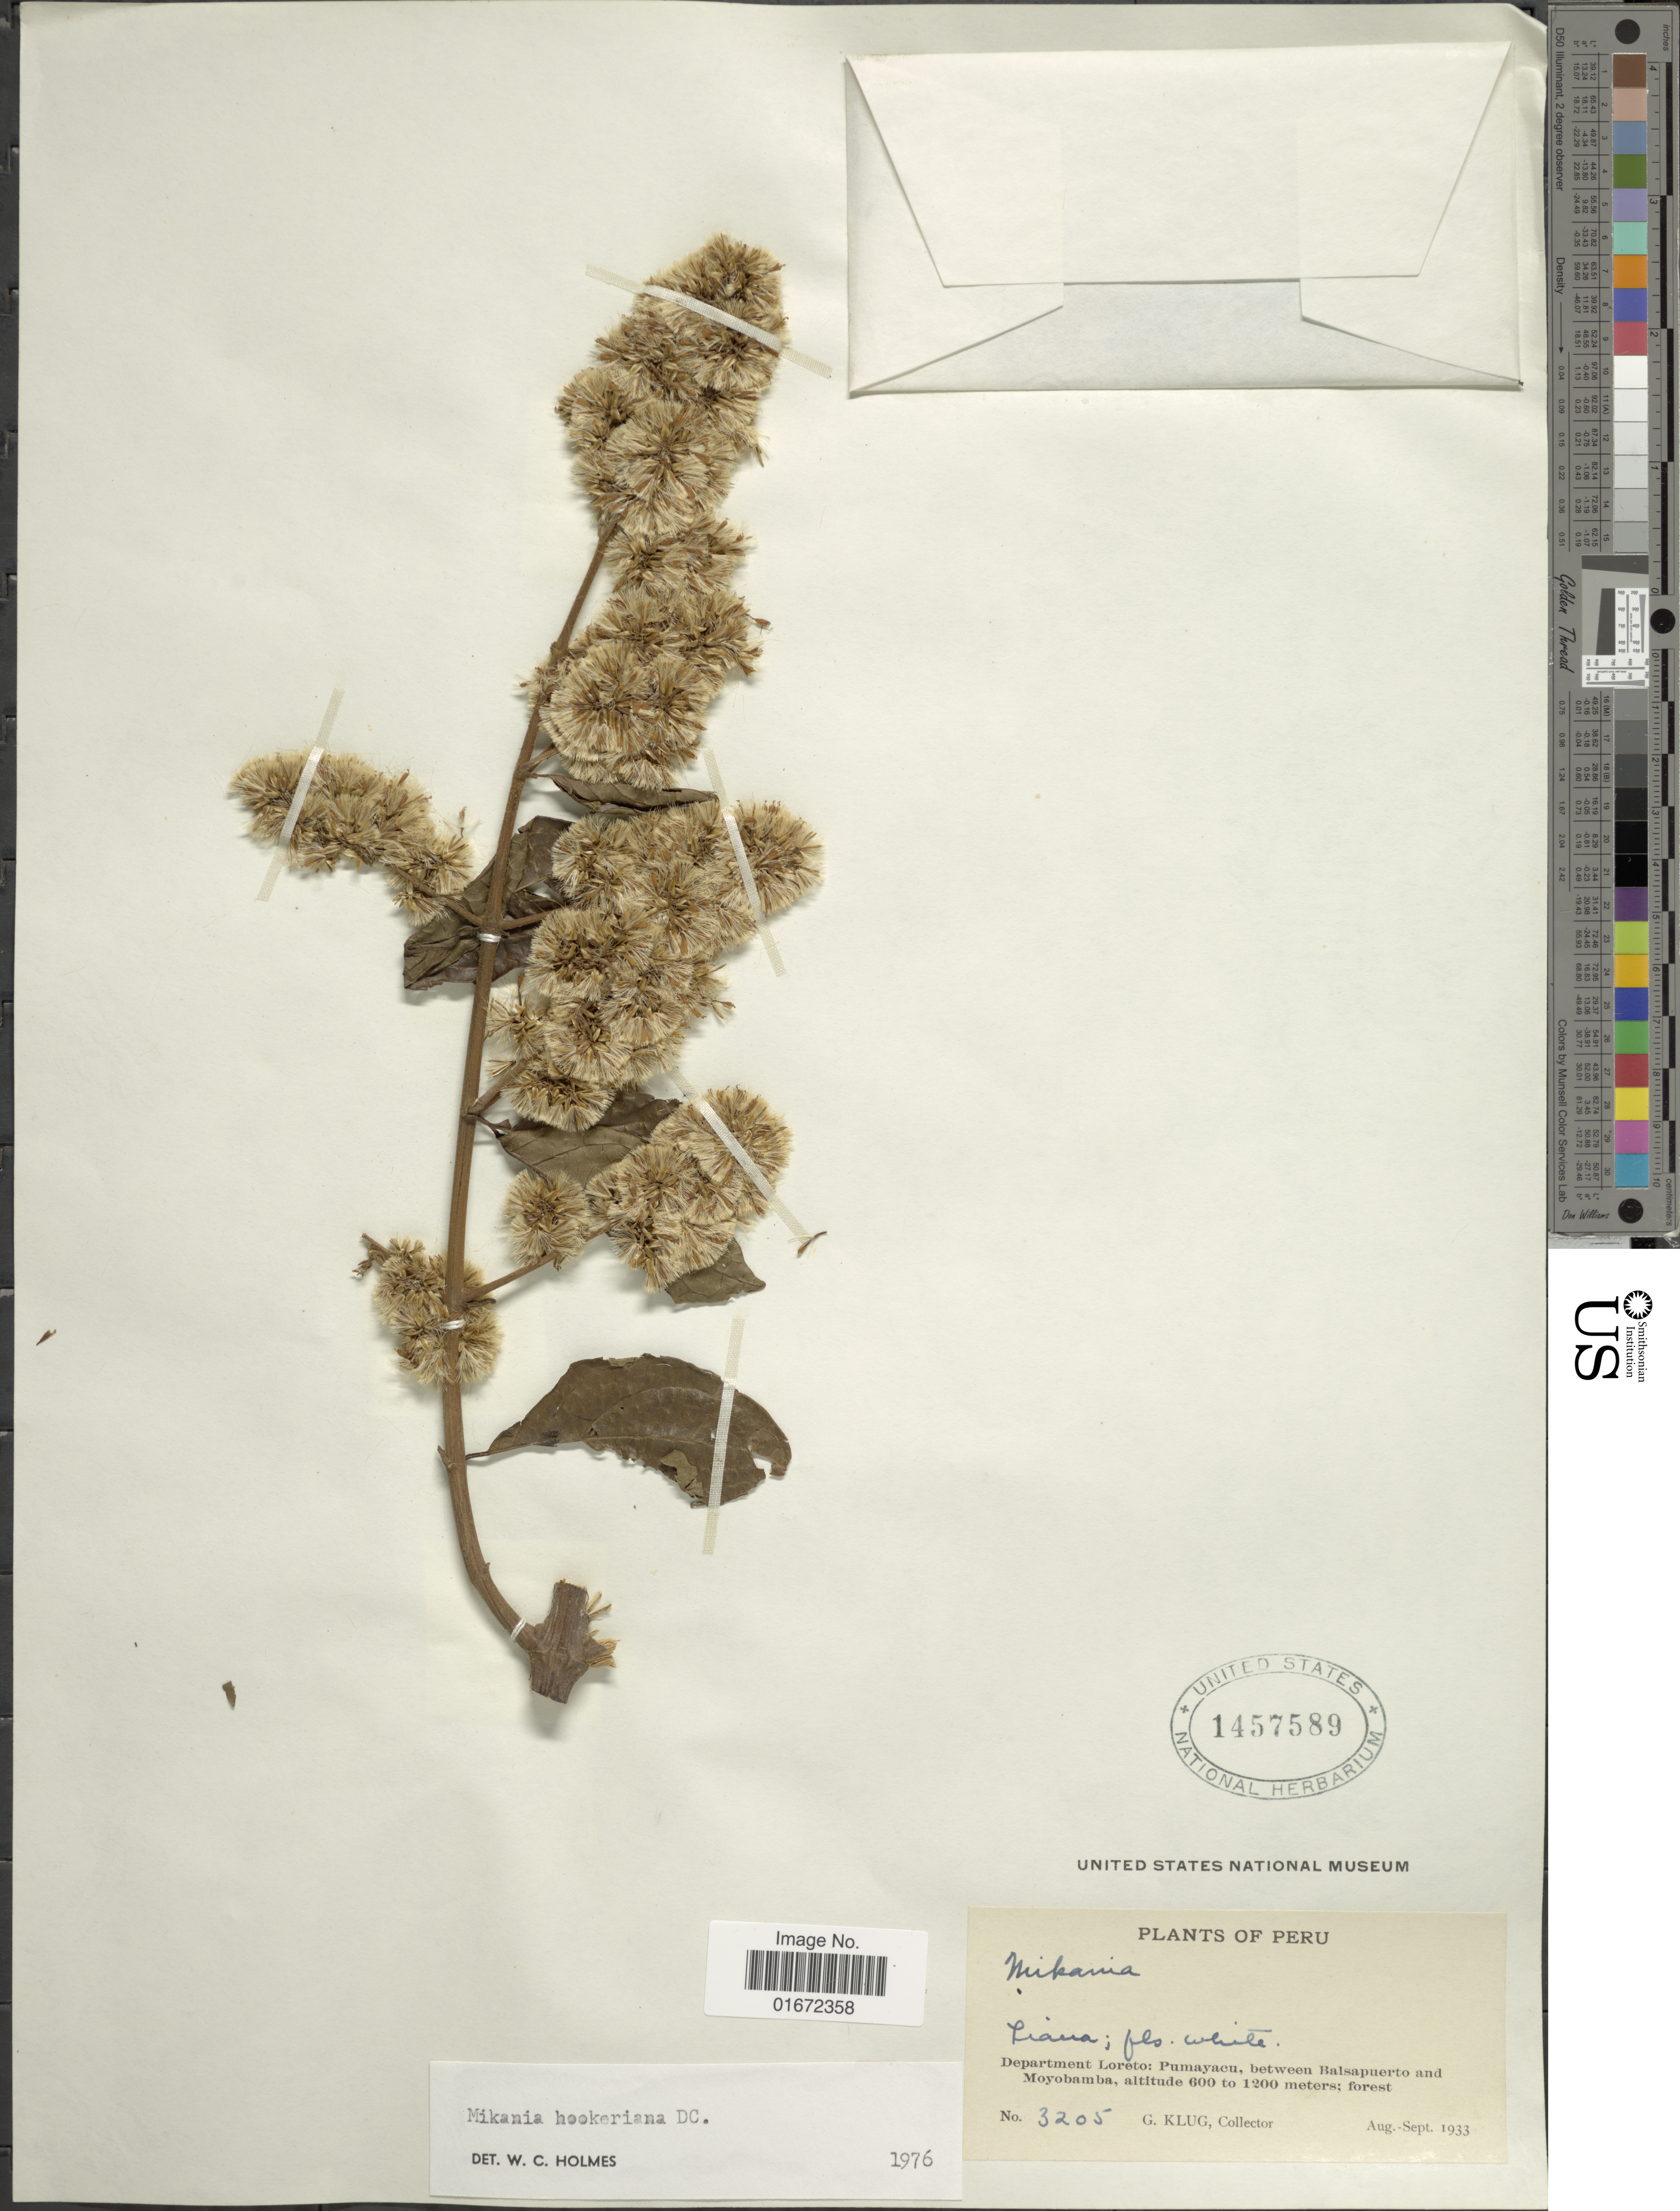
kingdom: Plantae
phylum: Tracheophyta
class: Magnoliopsida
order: Asterales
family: Asteraceae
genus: Mikania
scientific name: Mikania hookeriana var. platyphylla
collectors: G. Klug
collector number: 3205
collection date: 1933-08/1933-09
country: Peru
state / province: Loreto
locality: Department Loreto: Pumayacu, between Balsapuerto and Moyobamba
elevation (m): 600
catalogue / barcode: US 1457589